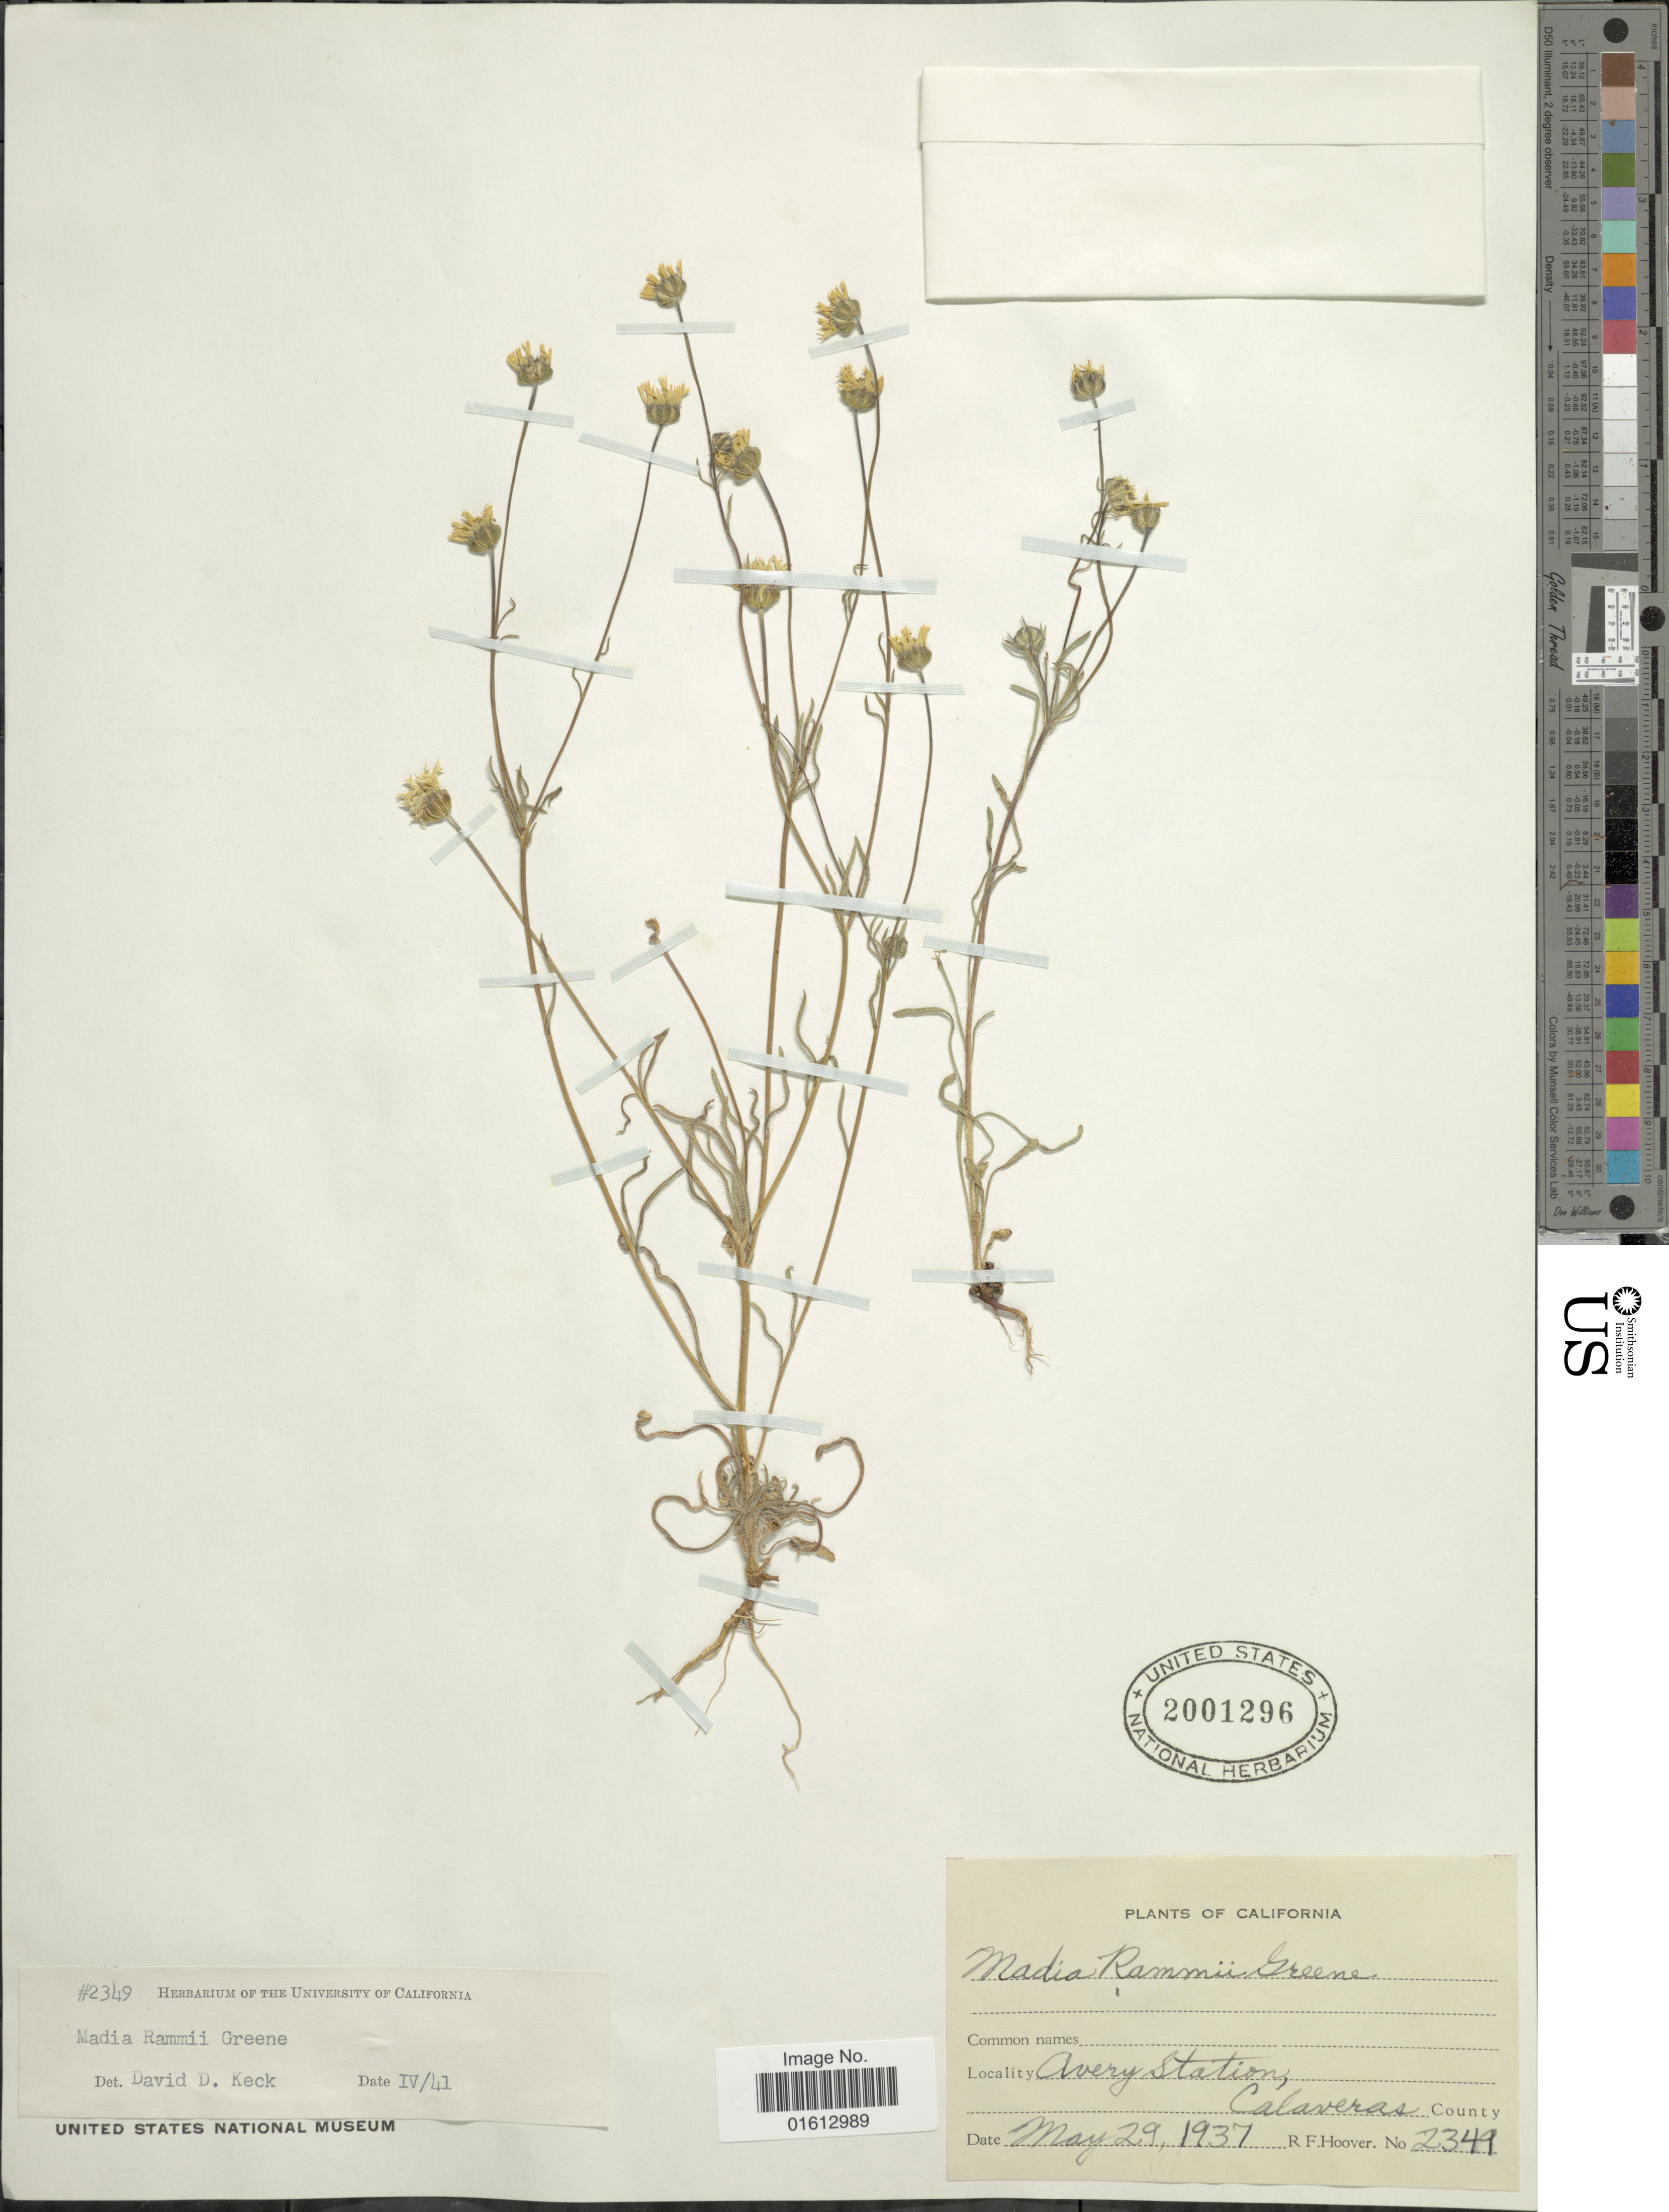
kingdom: Plantae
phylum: Tracheophyta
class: Magnoliopsida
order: Asterales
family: Asteraceae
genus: Madia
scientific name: Madia rammii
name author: Greene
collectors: R. F. Hoover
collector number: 2349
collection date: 1937-05-29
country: United States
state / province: California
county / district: Calaveras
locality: California, Avery City, Calaveras County.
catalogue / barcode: US 2001296